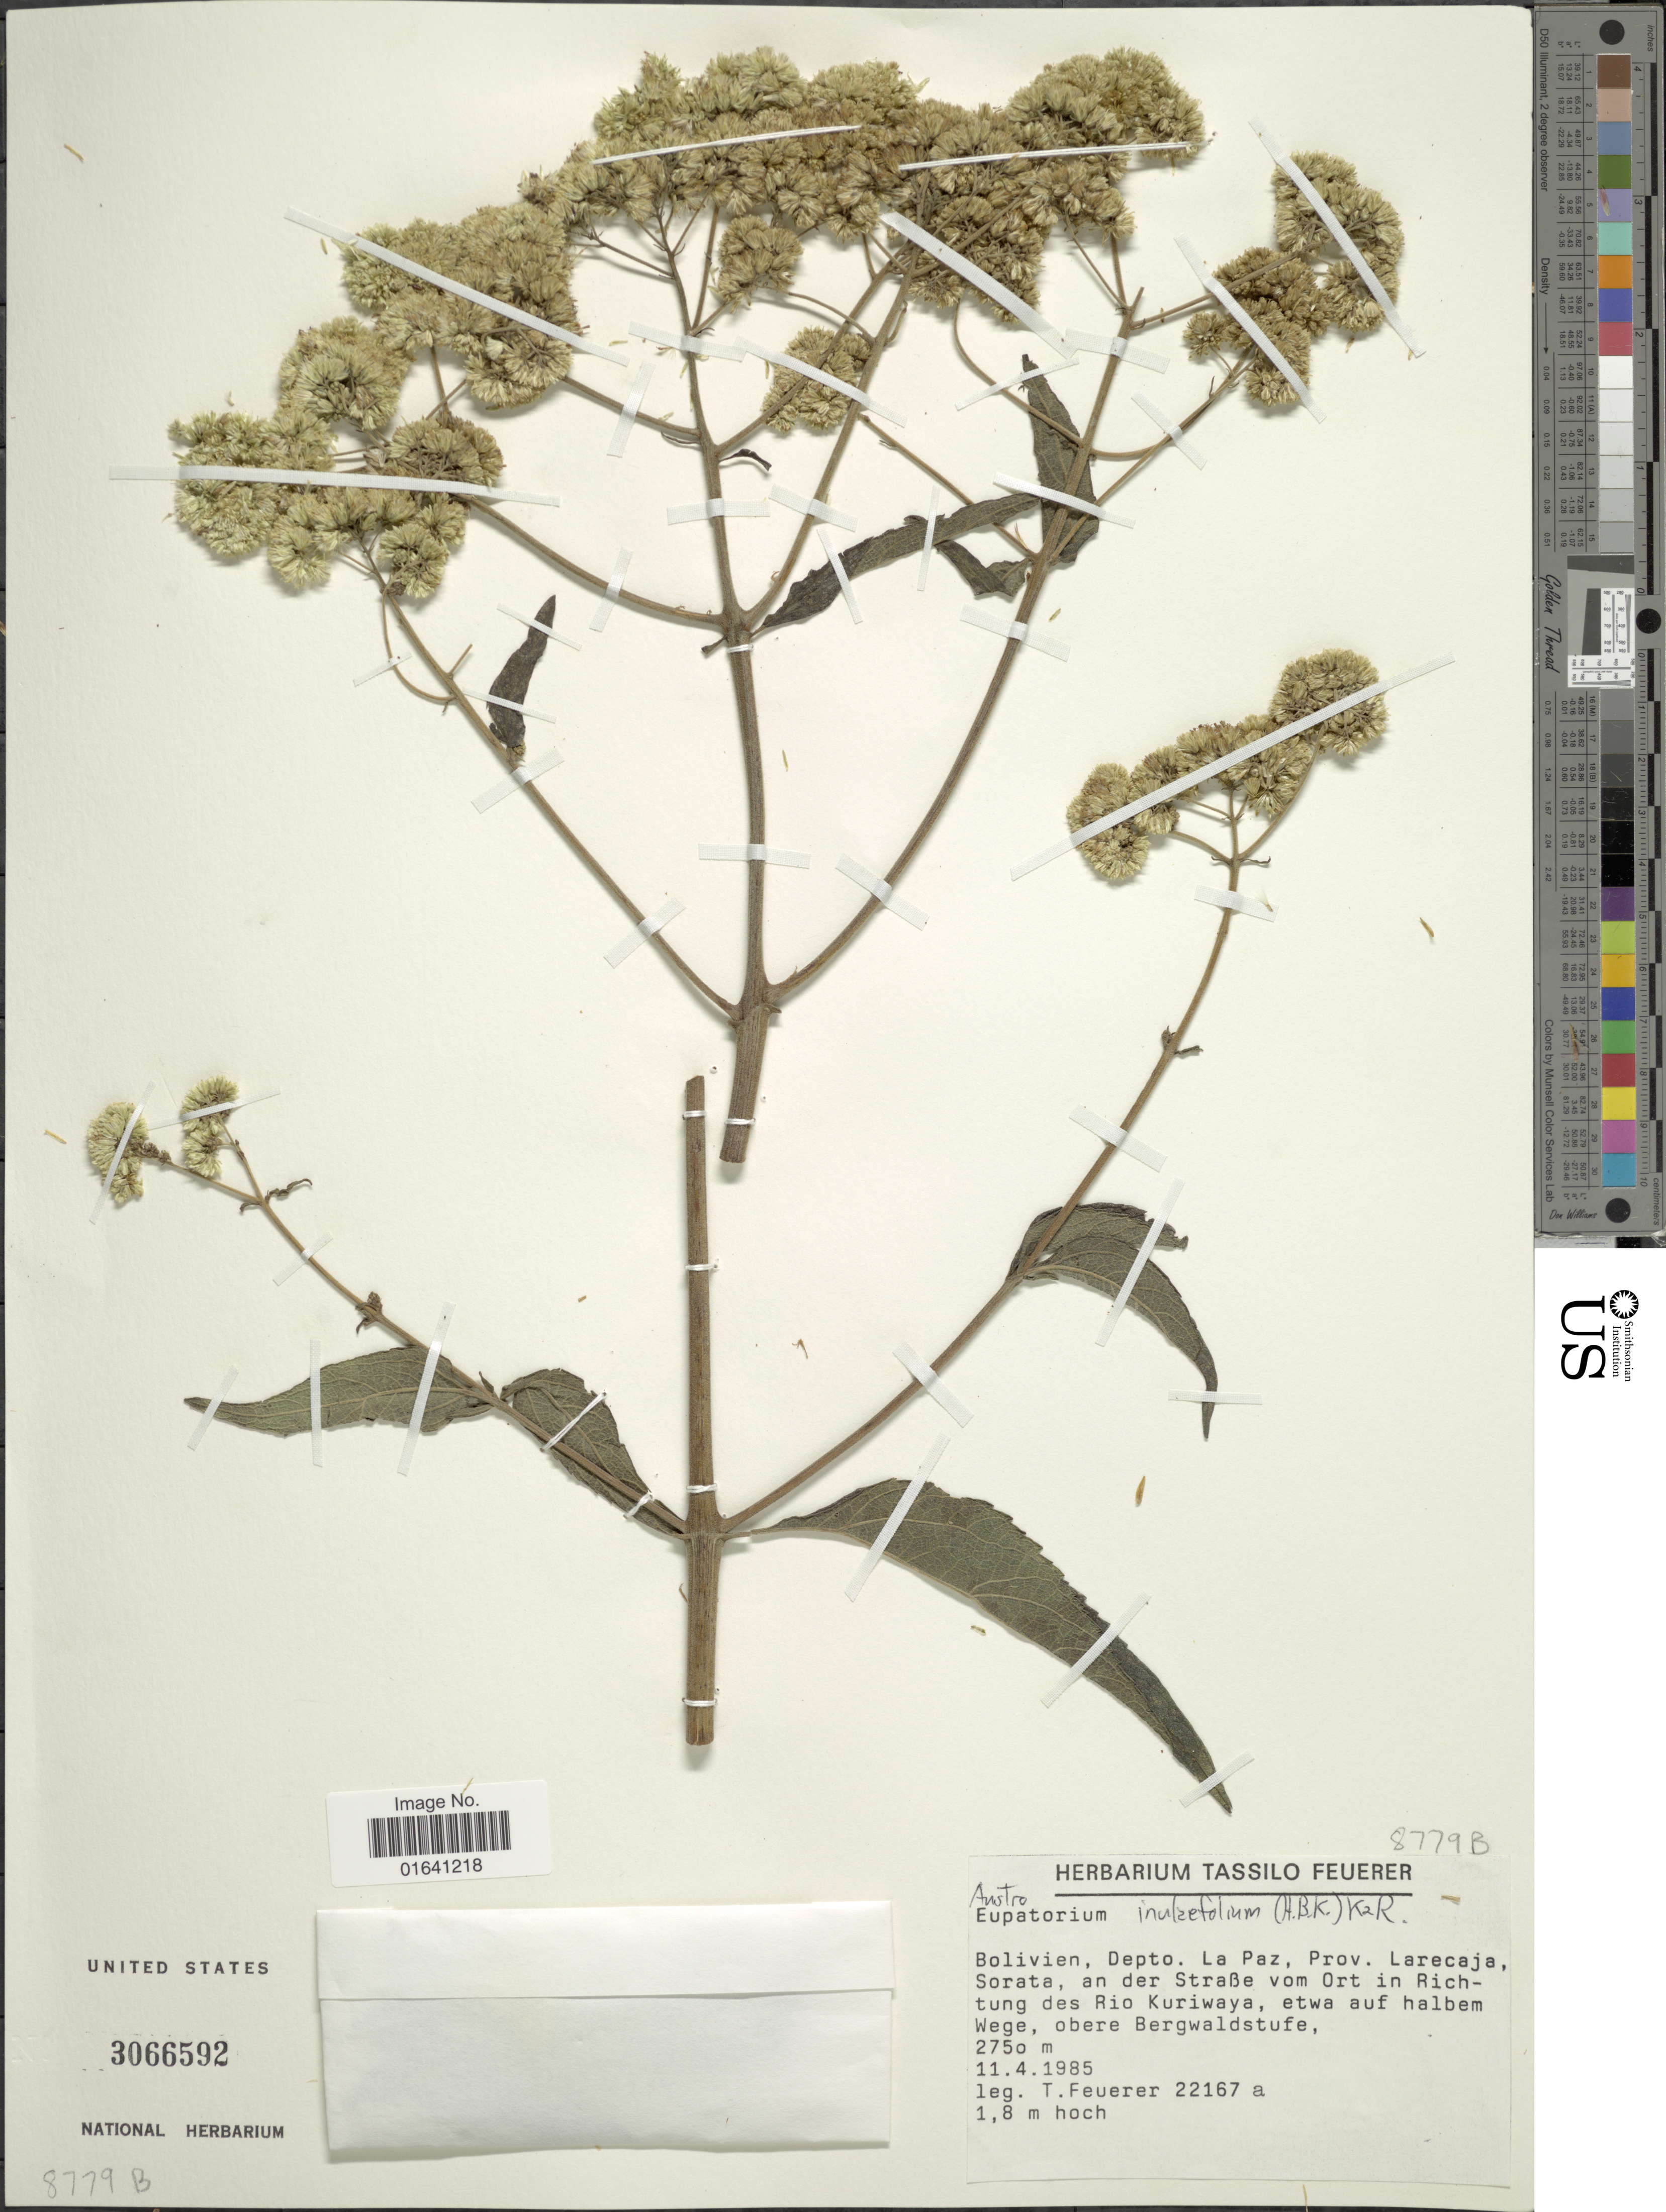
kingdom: Plantae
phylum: Tracheophyta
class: Magnoliopsida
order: Asterales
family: Asteraceae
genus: Austroeupatorium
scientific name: Austroeupatorium inulaefolium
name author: (Kunth) R.M. King & H. Rob.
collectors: T. Feuerer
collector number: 22167a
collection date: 1985-04-11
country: Bolivia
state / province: La Paz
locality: Depto. La Paz, Prov. Larecaja, Sorata, an der Straße vom Ort in Richtung des Rio Kuriwaya, etwa auf halbem Wge, obere Bergwaldstufe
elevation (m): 2750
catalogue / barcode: US 3066592